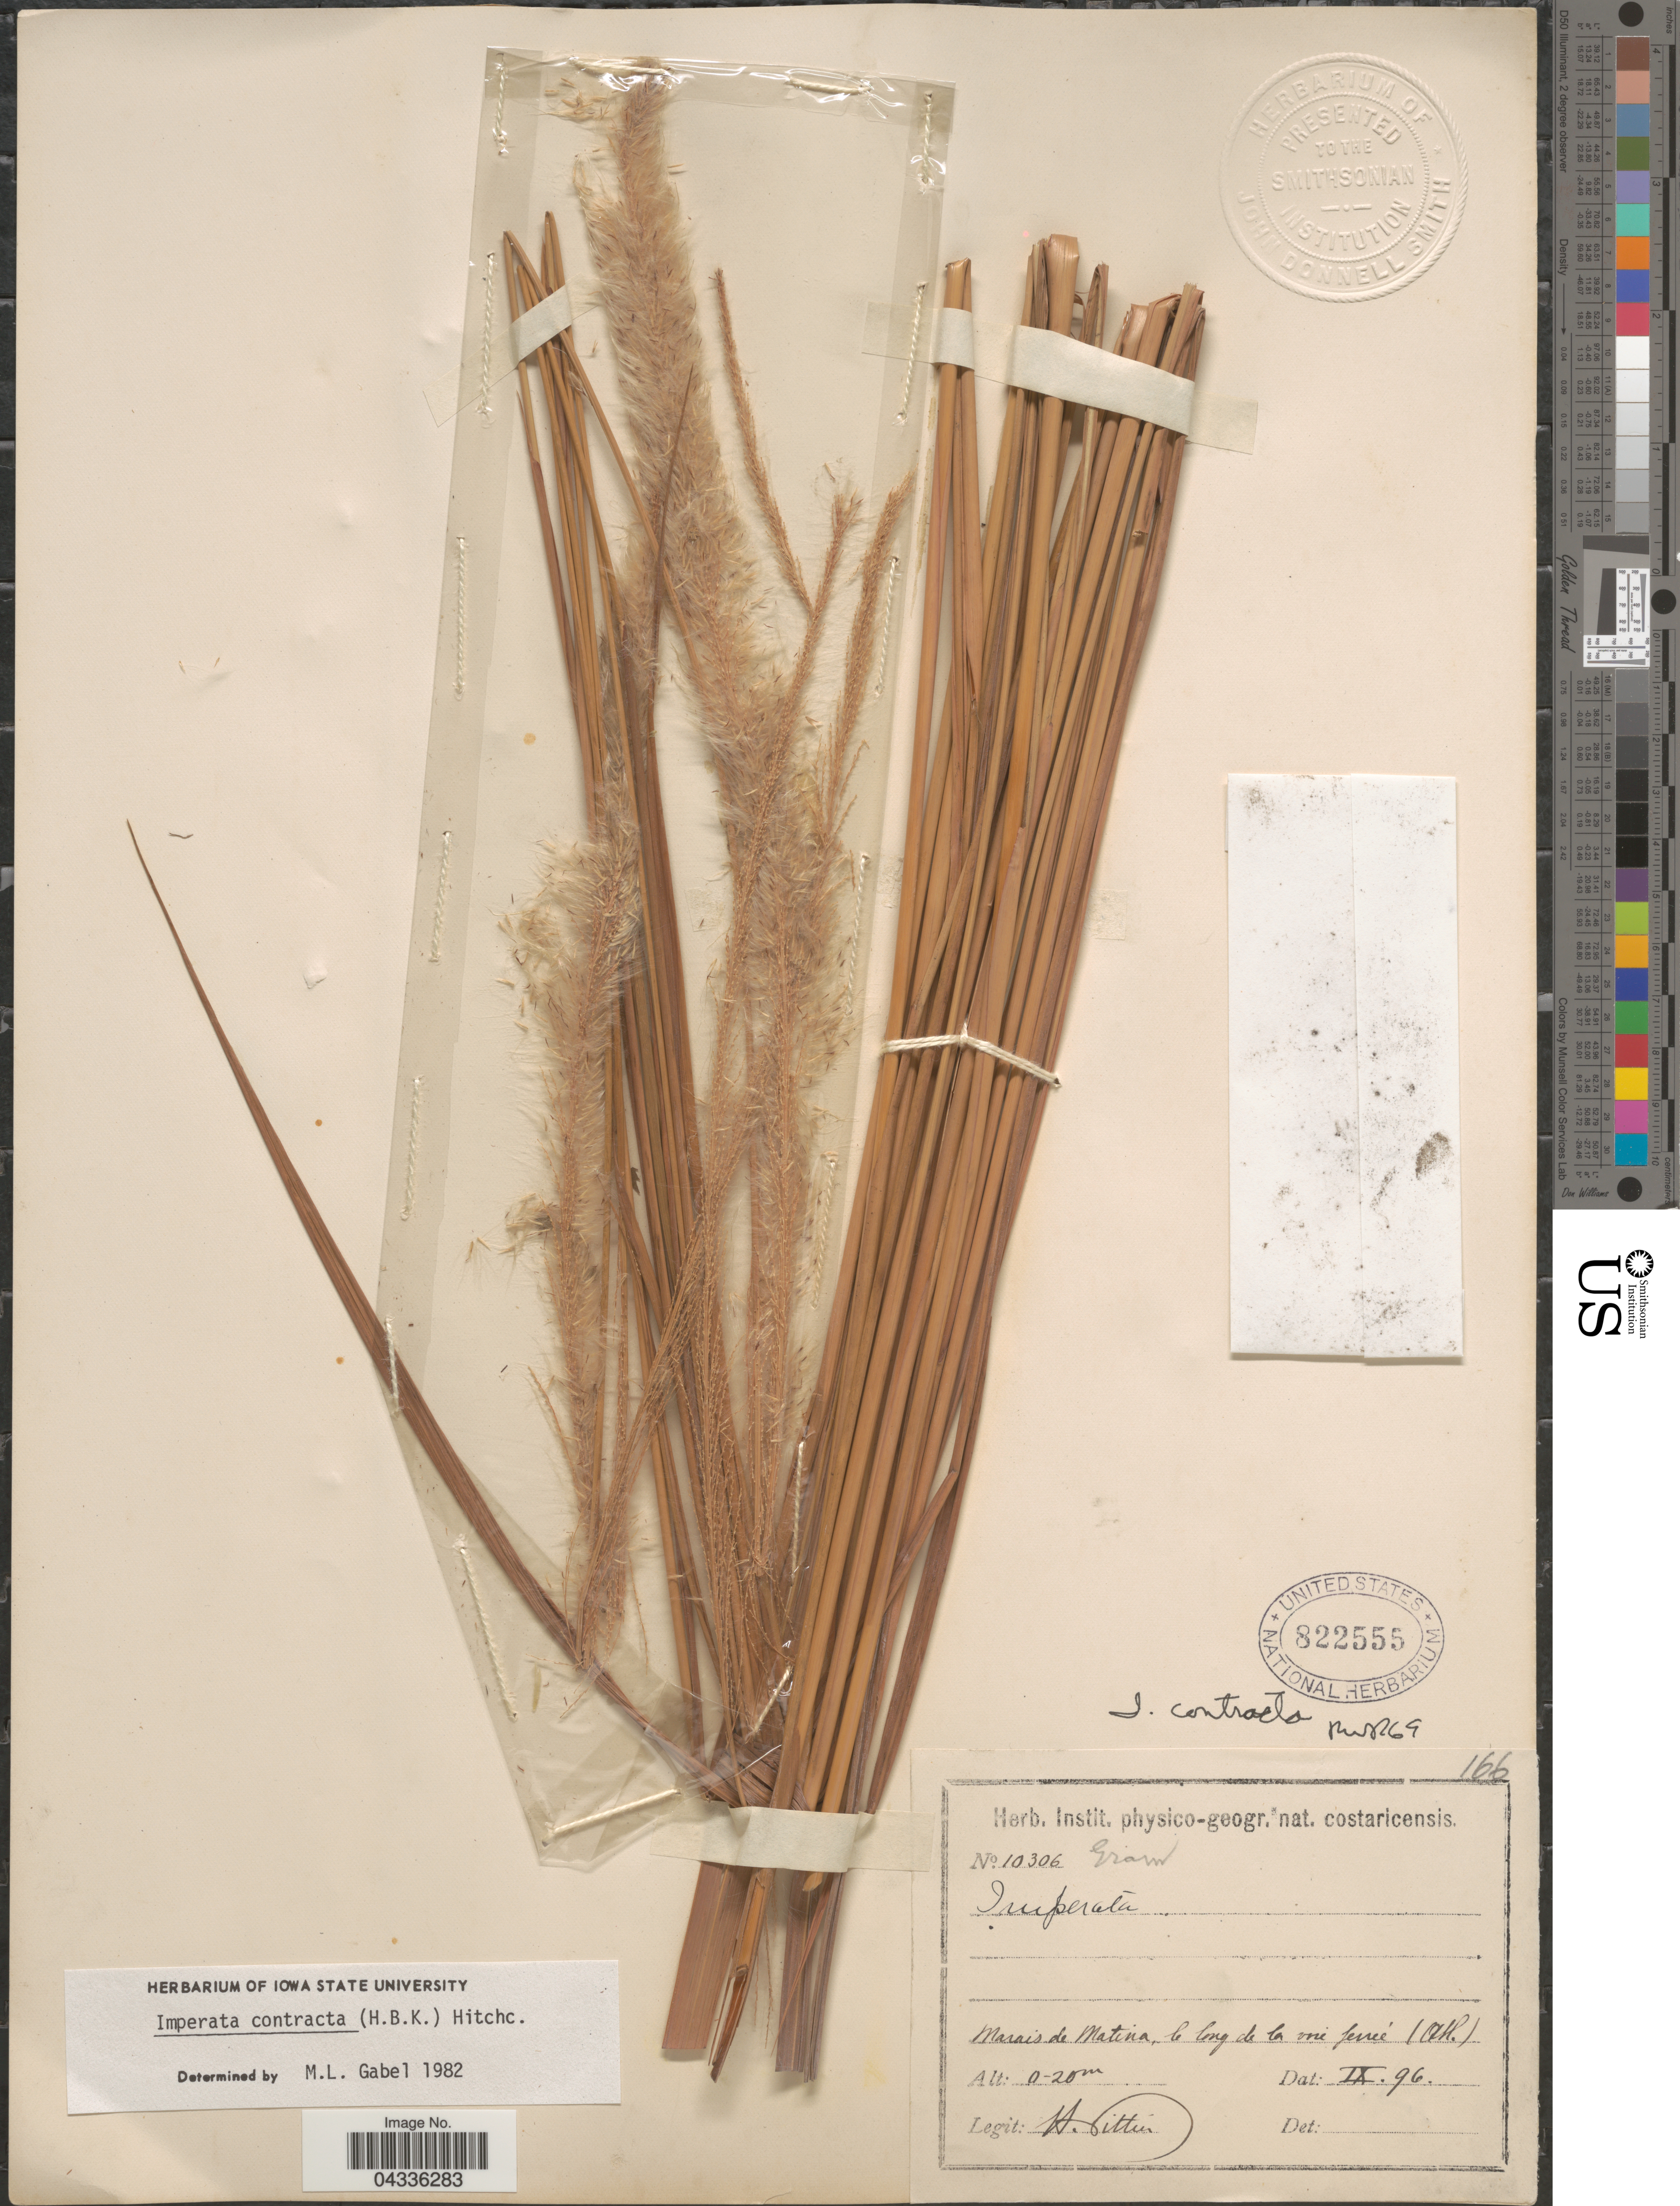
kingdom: Plantae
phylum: Tracheophyta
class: Liliopsida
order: Poales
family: Poaceae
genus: Imperata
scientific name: Imperata contracta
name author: (Kunth) Hitchc.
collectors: H. F. Pittier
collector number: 10306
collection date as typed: Transcribed d/m/y: /9/96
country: Costa Rica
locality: Marais de Matina, le long de la voie ferreé.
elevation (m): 0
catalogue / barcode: US 822555